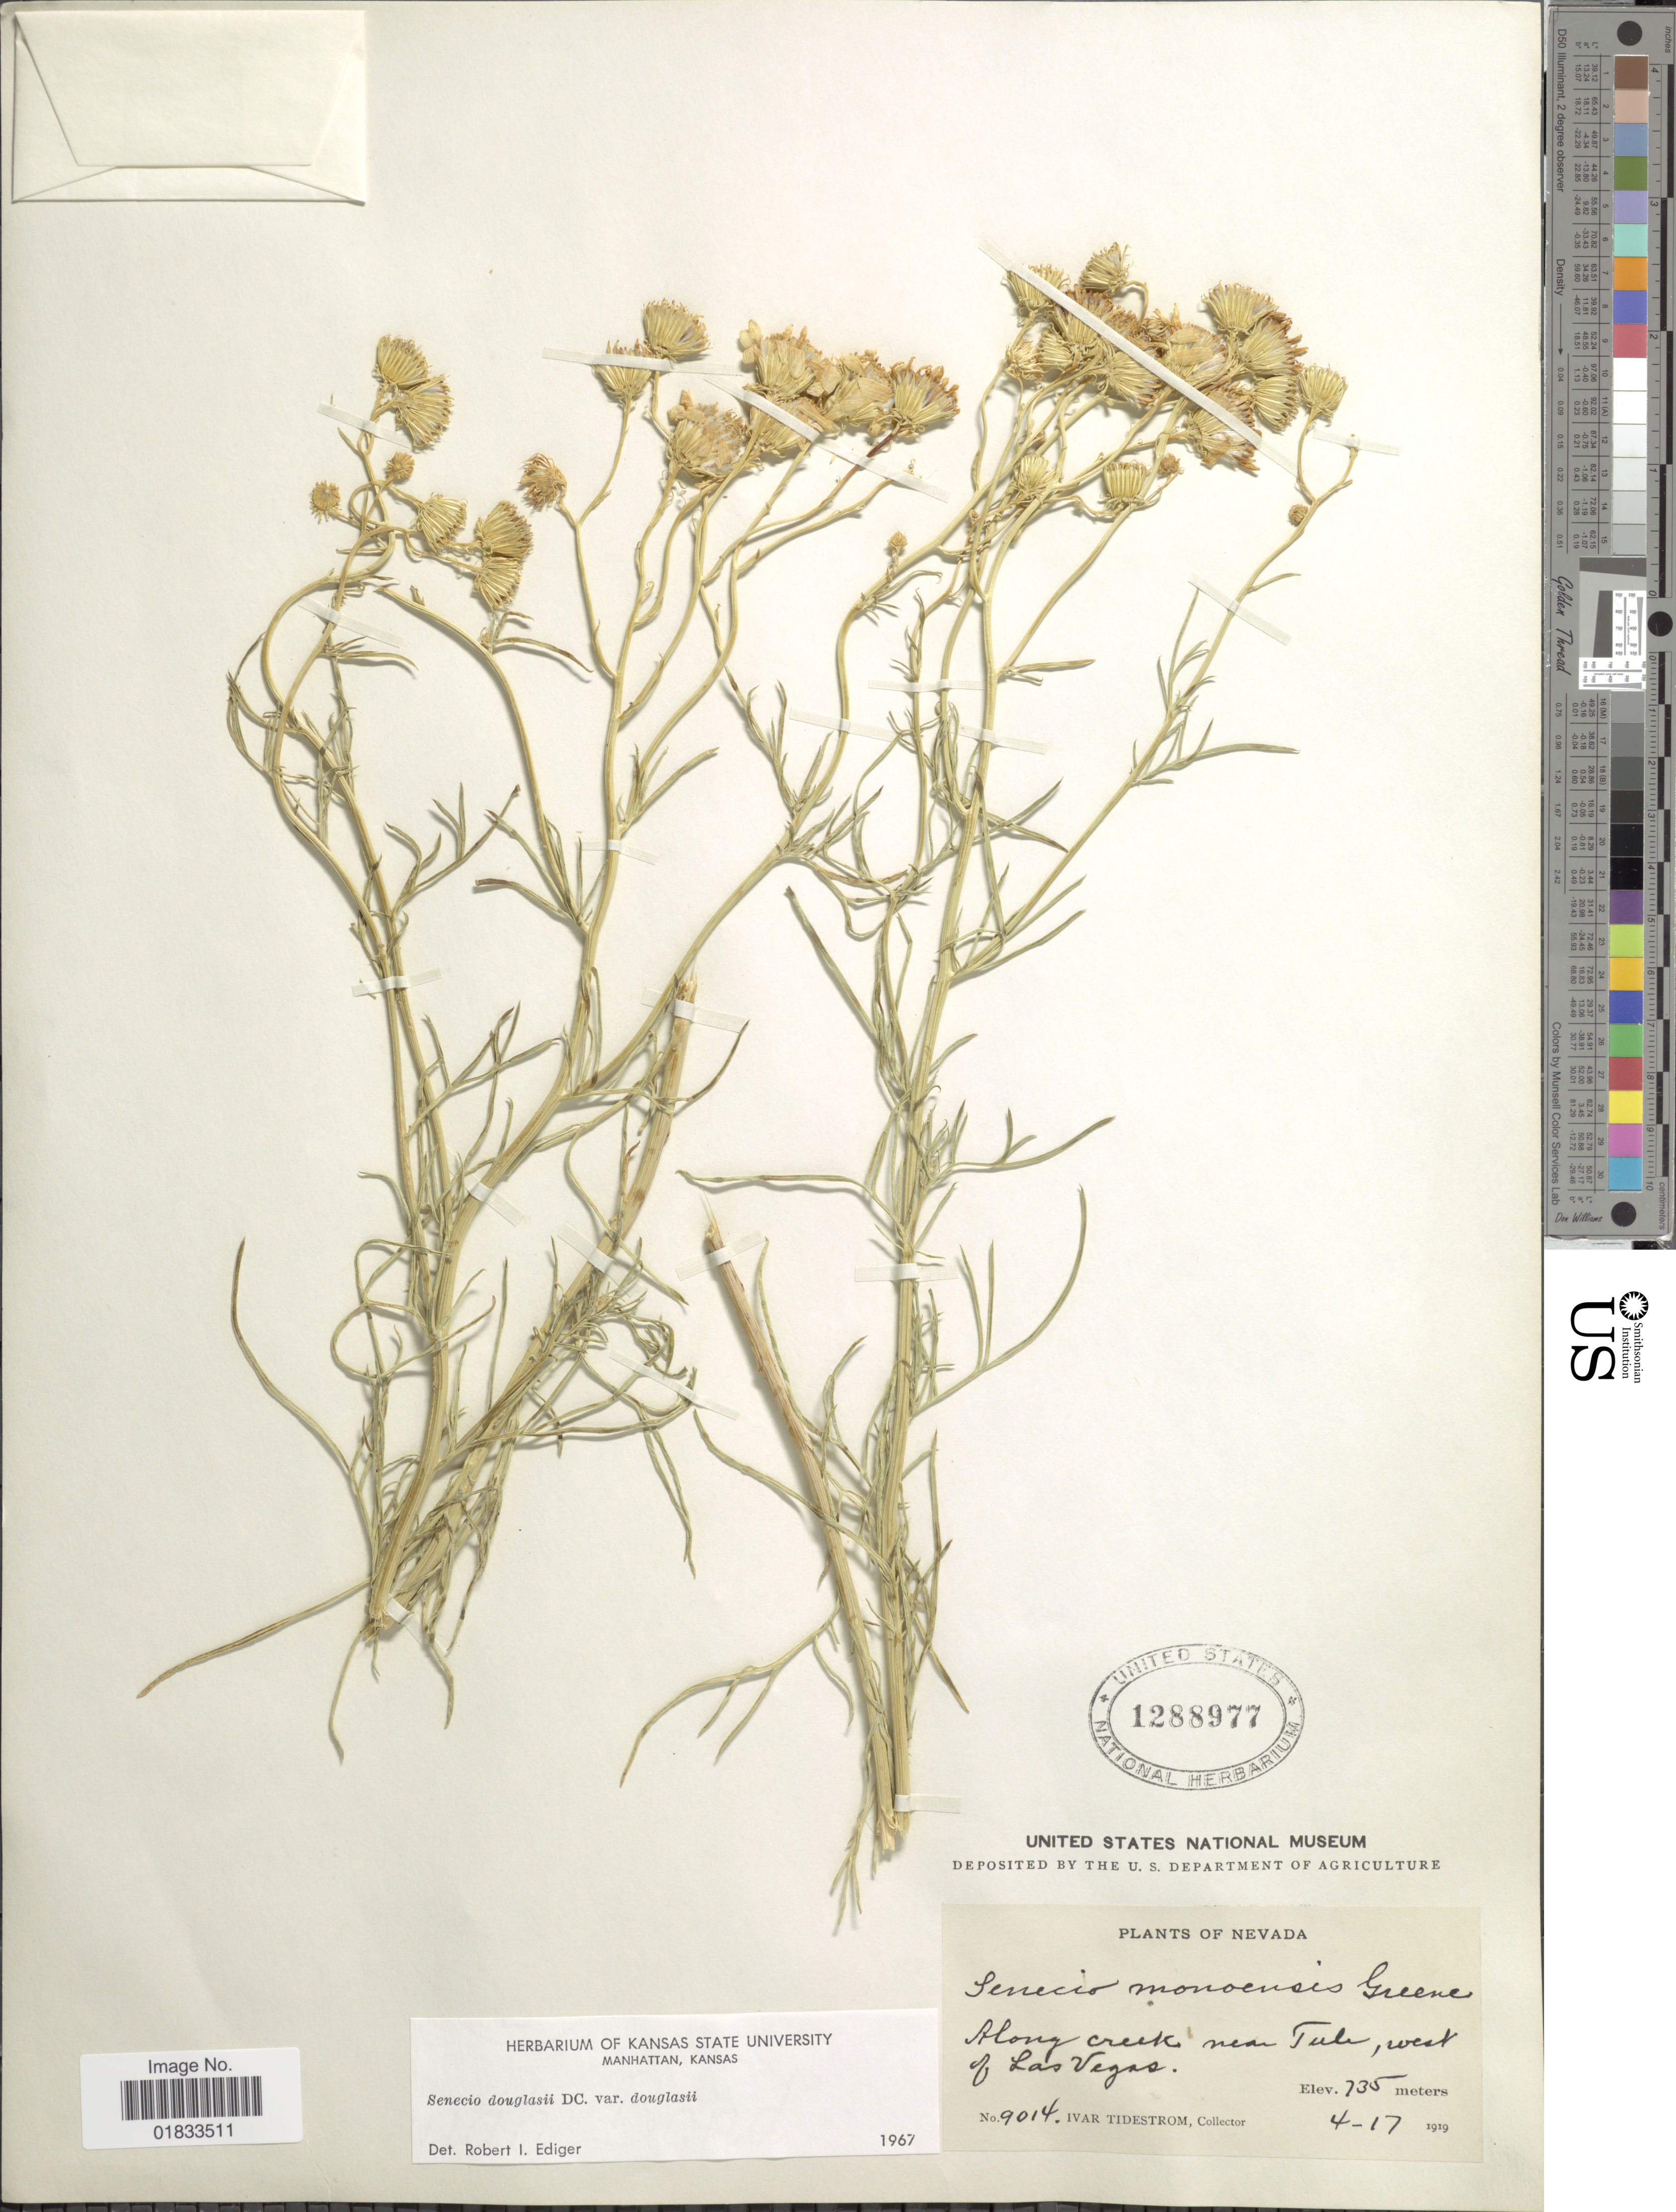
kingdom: Plantae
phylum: Tracheophyta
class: Magnoliopsida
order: Asterales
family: Asteraceae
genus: Senecio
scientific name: Senecio flaccidus var. douglasii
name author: (DC.) B.L. Turner & T.M. Barkley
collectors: I. F. Tidestrom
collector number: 9014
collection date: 1919-04-17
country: United States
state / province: Nevada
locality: Along creek near Tula, west of Las Vegas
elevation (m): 735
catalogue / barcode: US 1288977